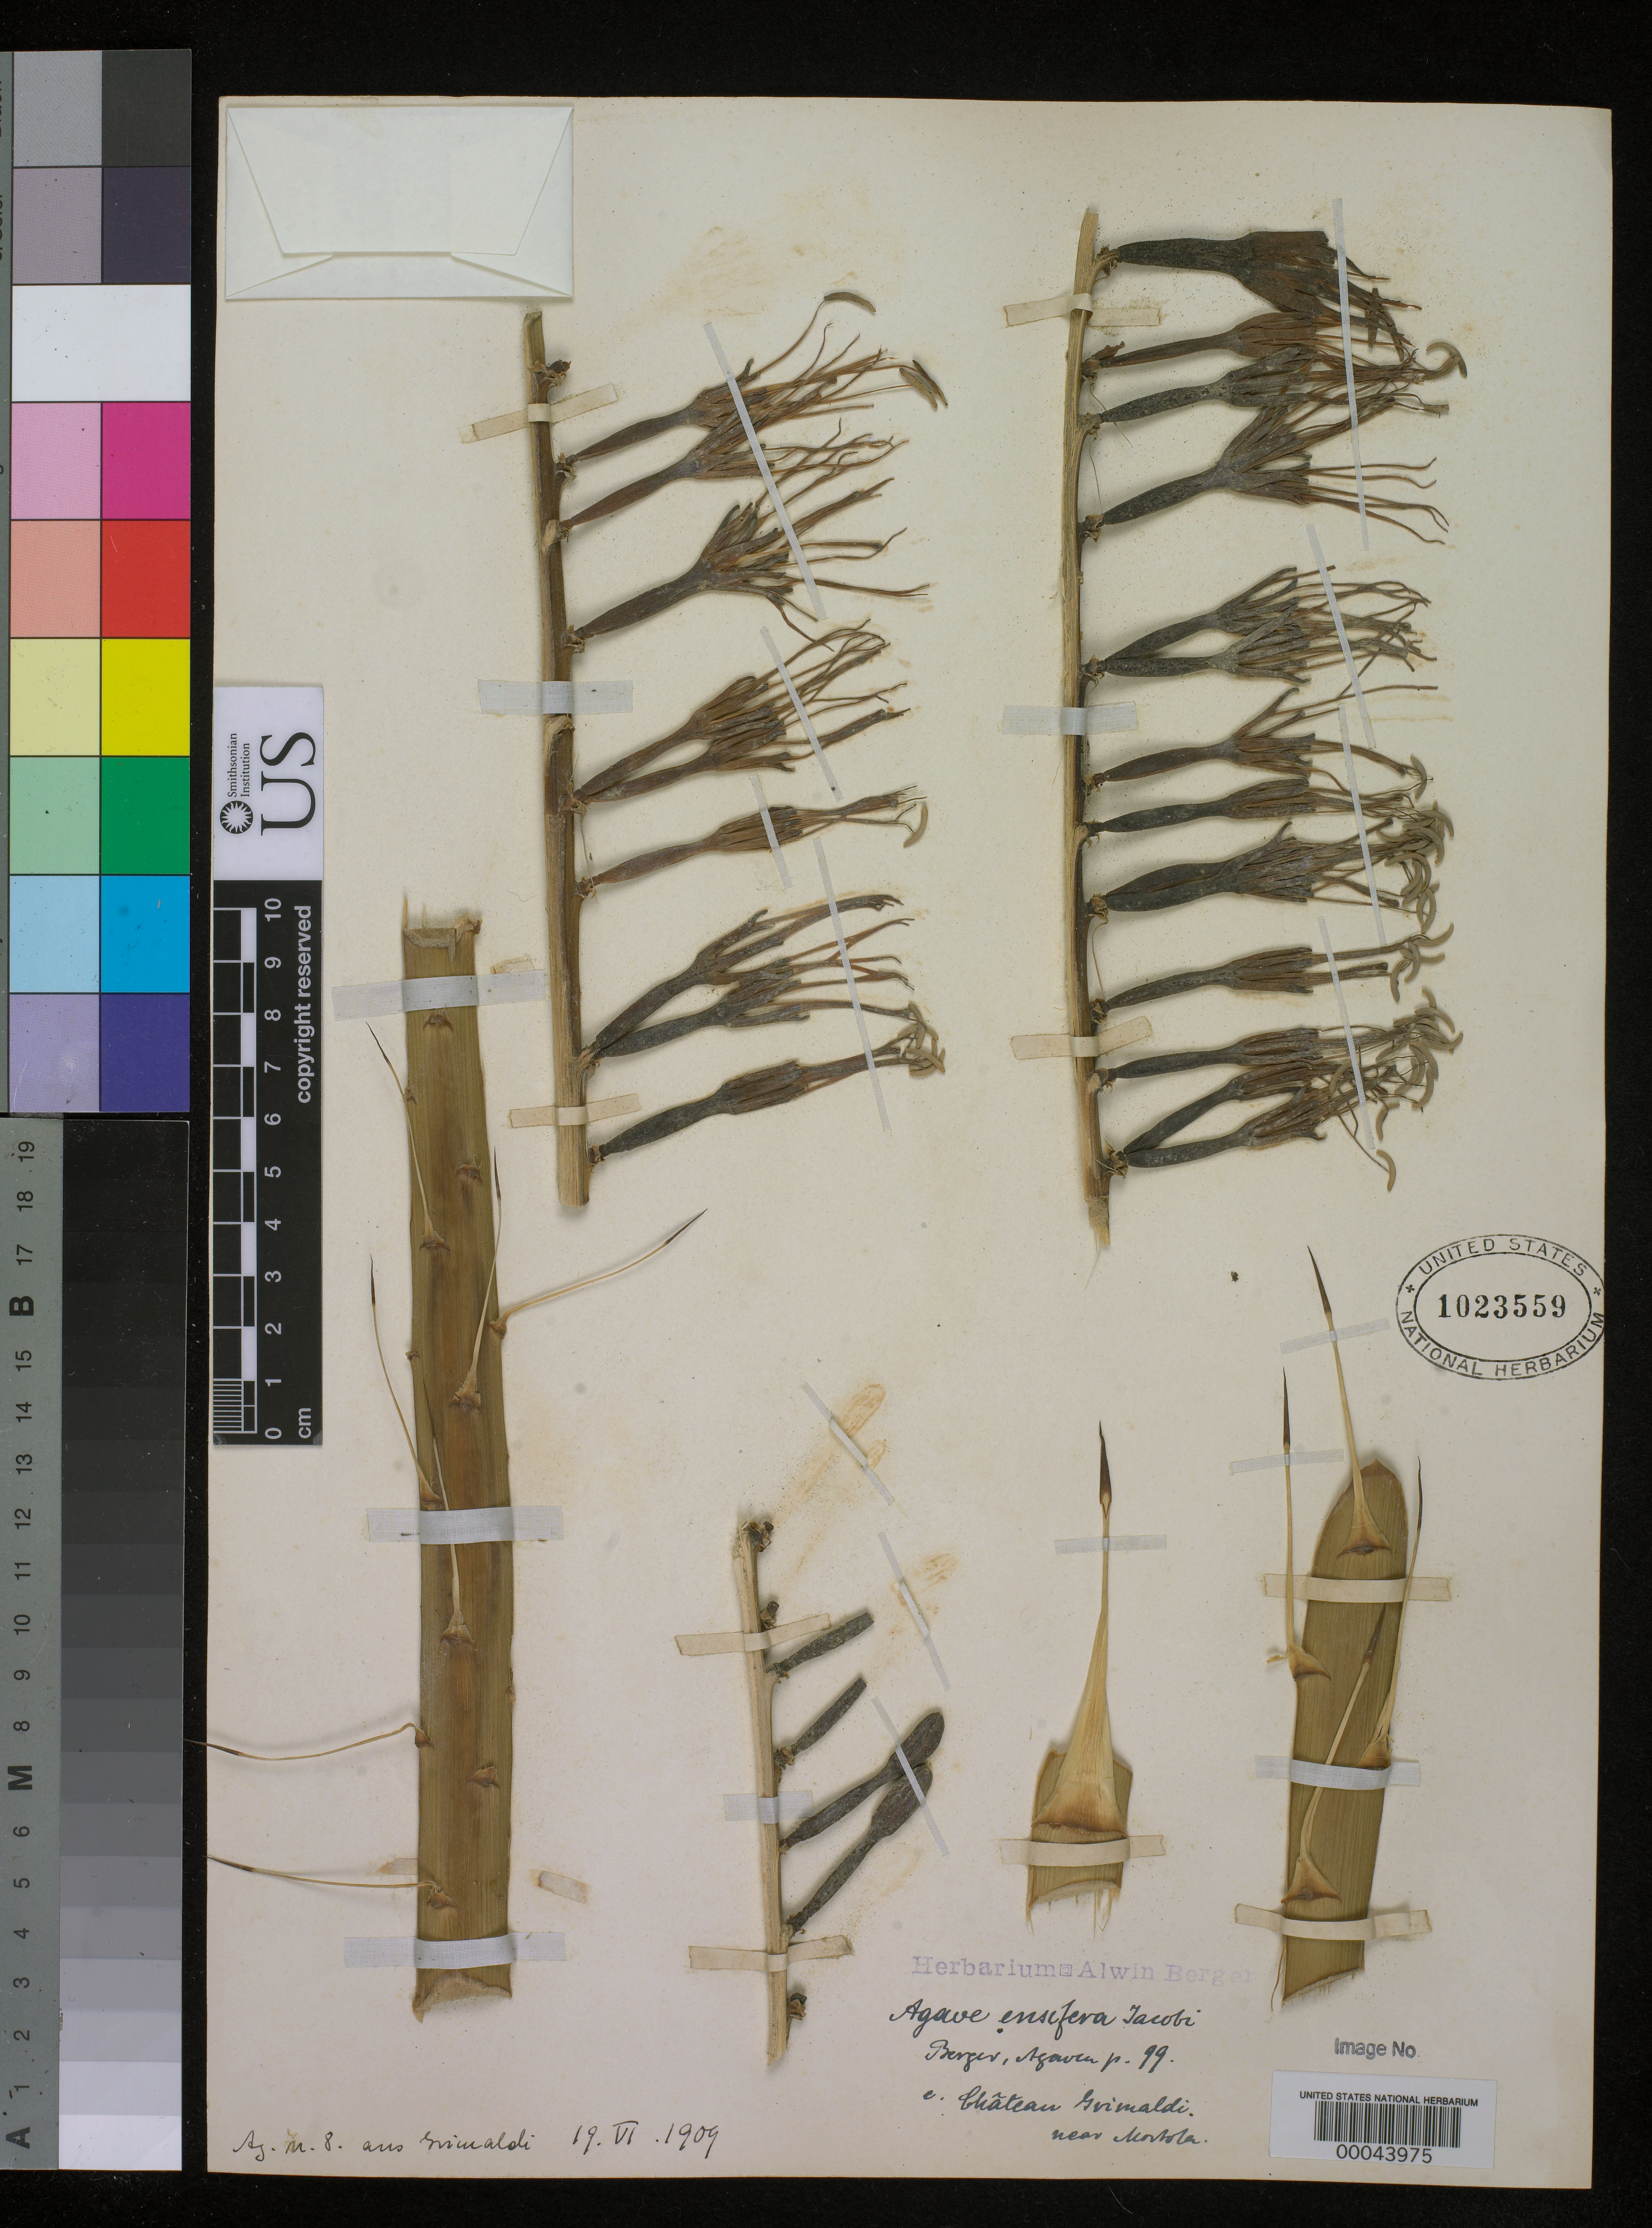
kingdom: Plantae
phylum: Tracheophyta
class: Liliopsida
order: Asparagales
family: Asparagaceae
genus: Agave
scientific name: Agave ensifera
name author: Jacobi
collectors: ex herb. A. Berger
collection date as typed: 19 Apr 1909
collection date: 1909-04-19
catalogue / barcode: US 1023559